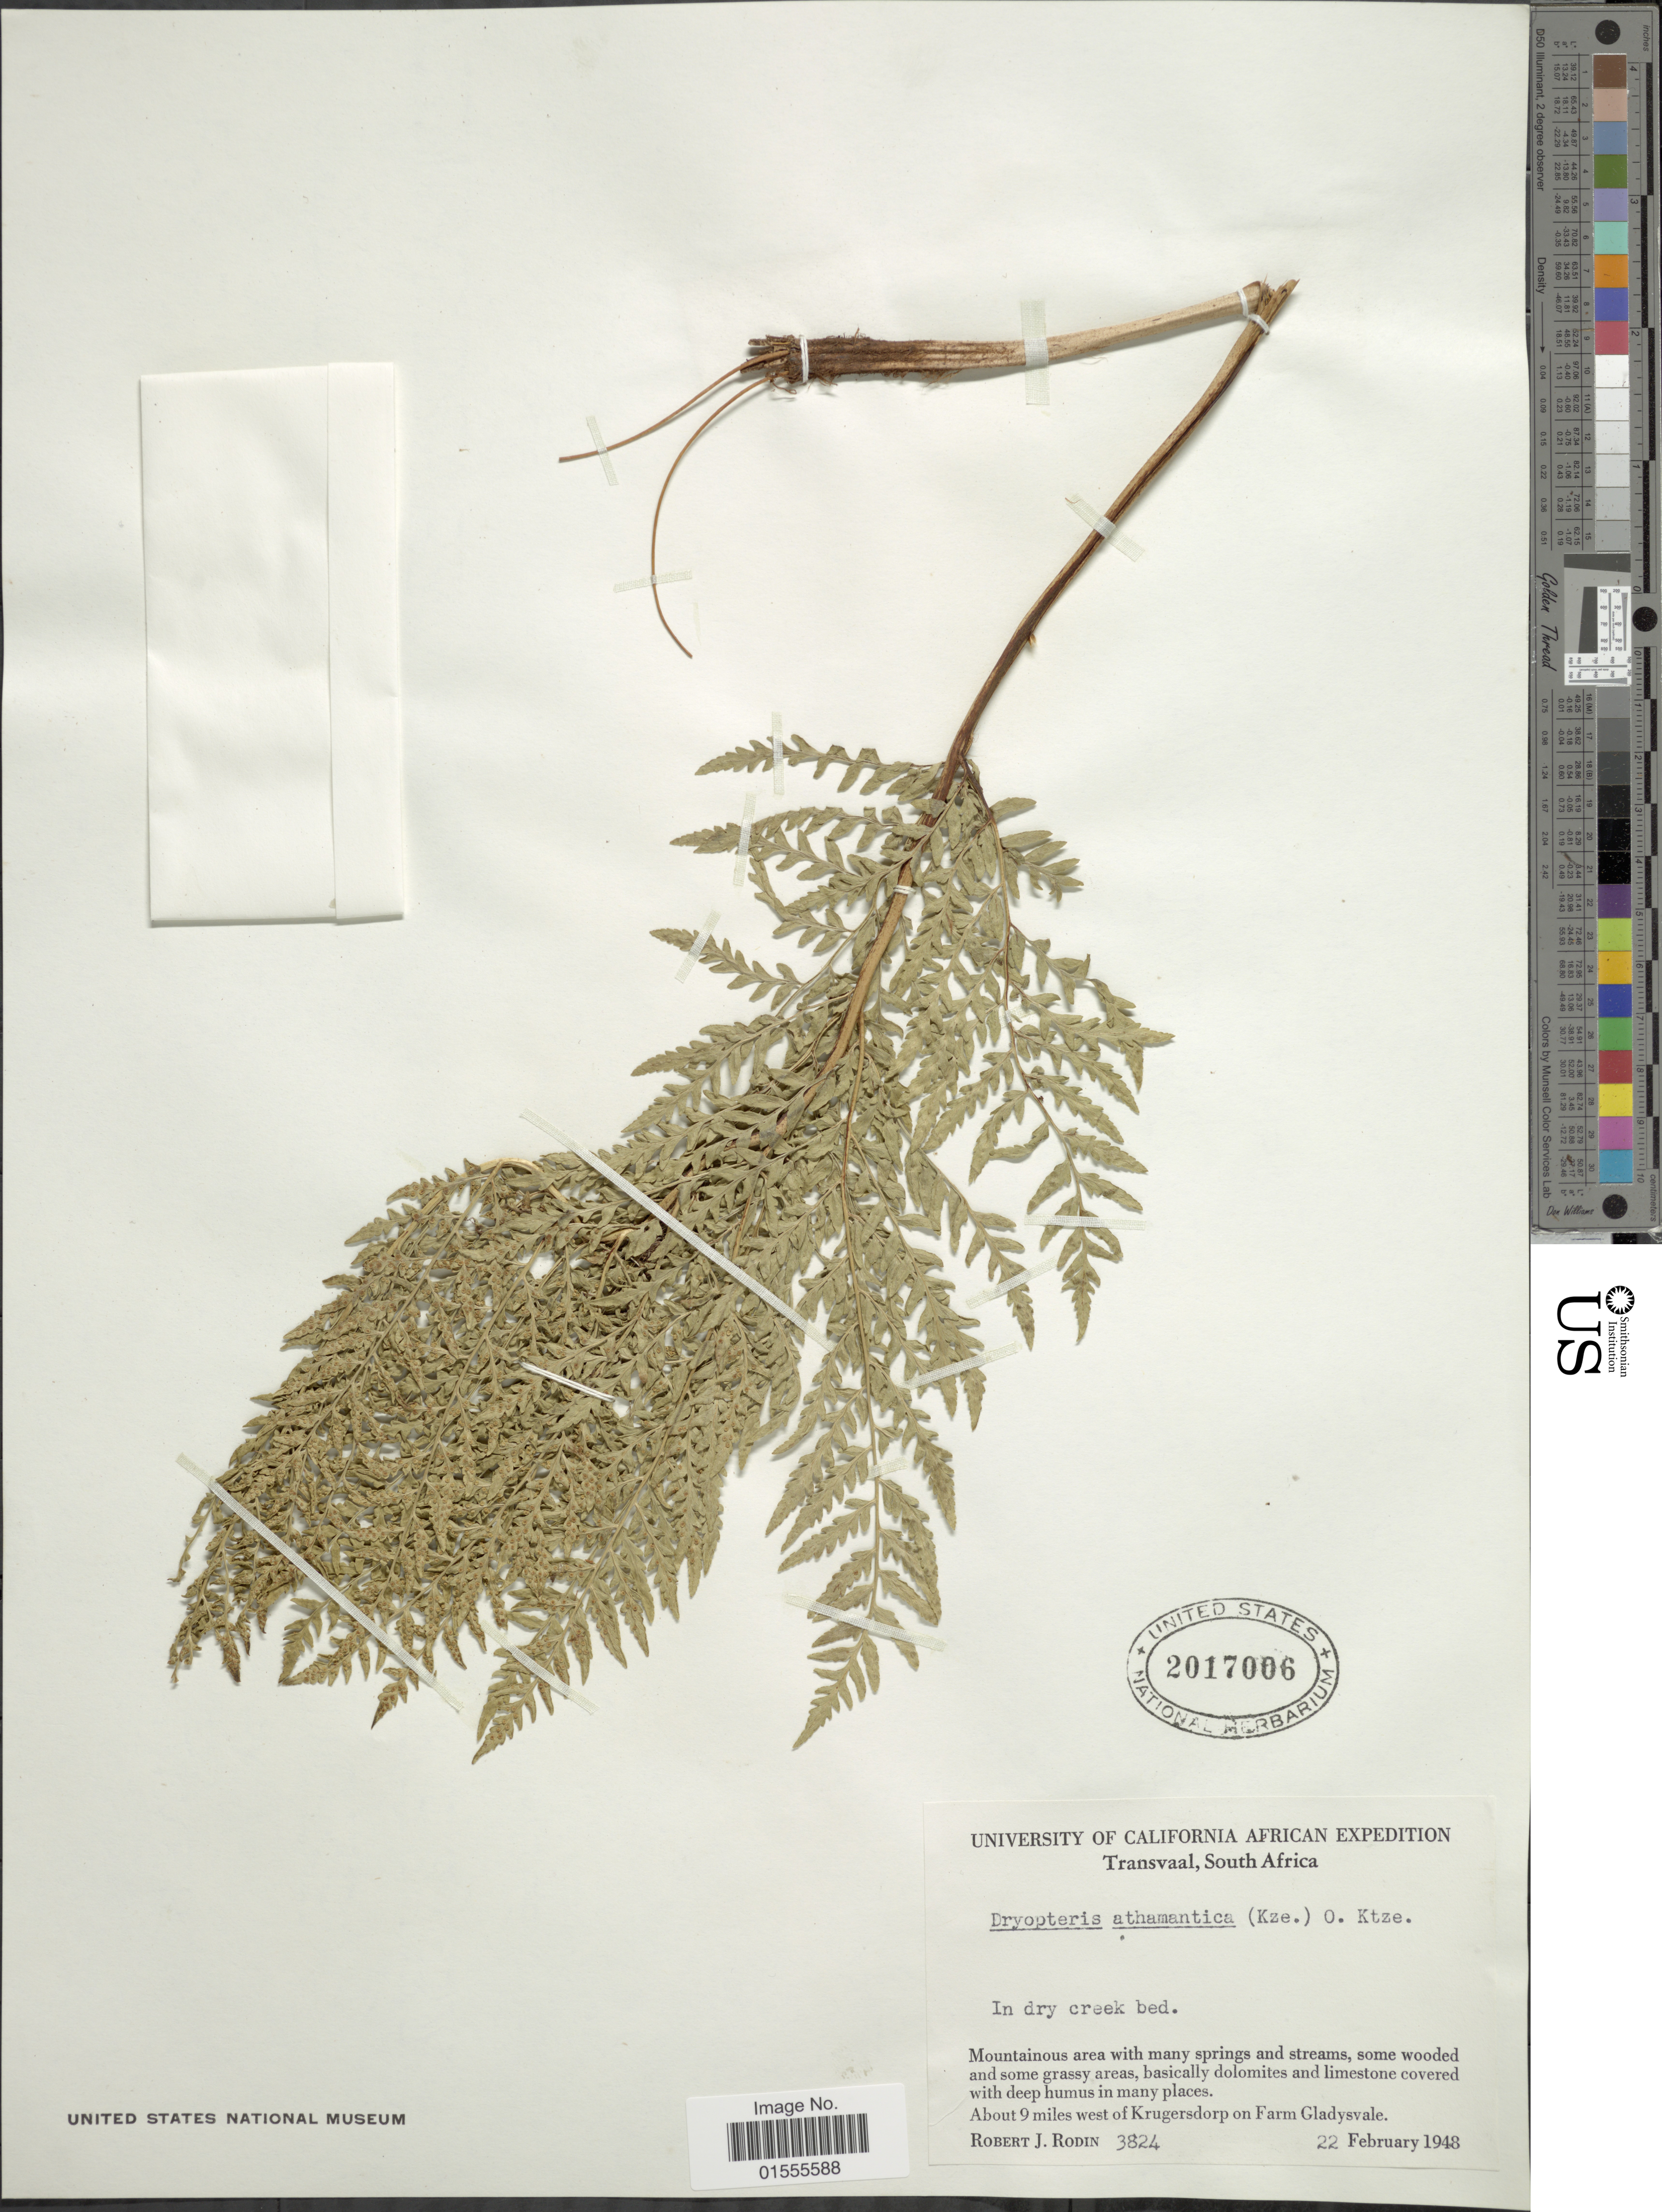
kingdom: Plantae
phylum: Tracheophyta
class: Polypodiopsida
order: Polypodiales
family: Dryopteridaceae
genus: Dryopteris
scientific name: Dryopteris athamantica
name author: (Kunze) Kunze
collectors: R. J. Rodin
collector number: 3824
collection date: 1948-02-22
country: South Africa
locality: Transvaal, About 9 miles west of Krugersdorp on Farm Gladysvale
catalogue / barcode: US 2017006